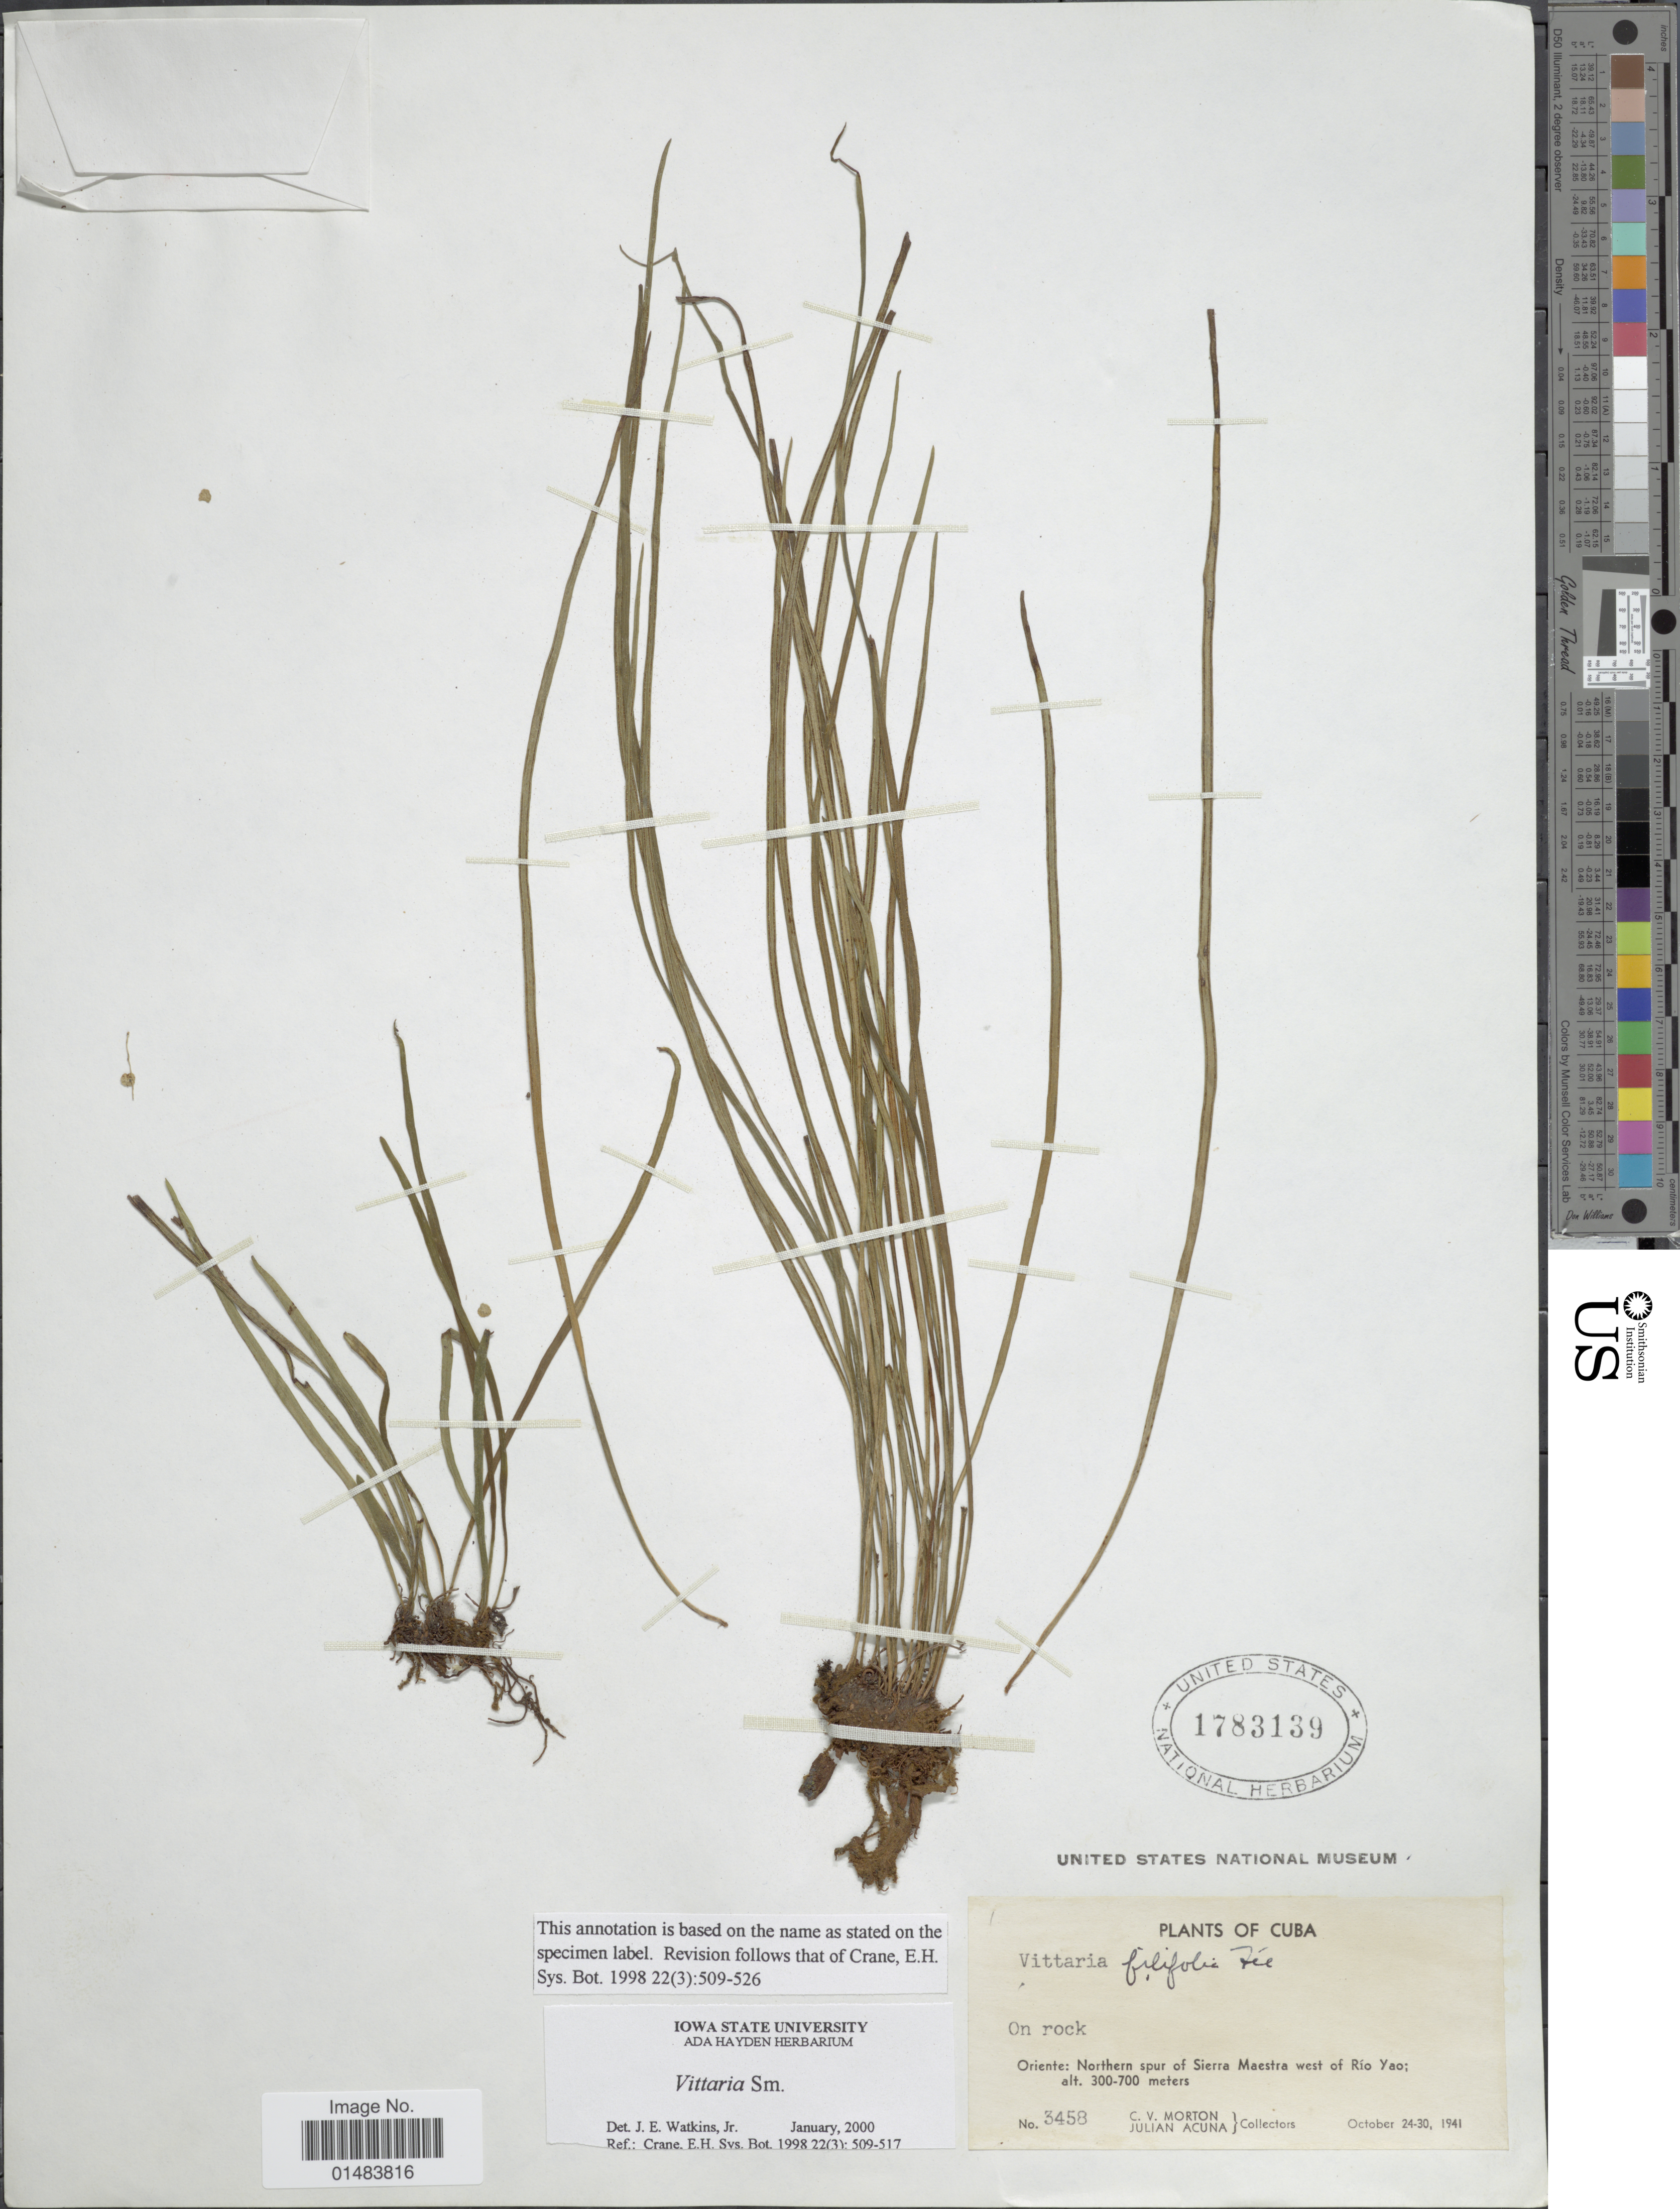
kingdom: Plantae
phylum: Tracheophyta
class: Polypodiopsida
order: Polypodiales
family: Pteridaceae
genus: Vittaria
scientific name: Vittaria graminifolia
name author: Kaulf.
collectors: C. V. Morton & J. B. Acuña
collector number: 3458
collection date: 1941-10-24/1941-10-30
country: Cuba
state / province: Oriente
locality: Plants of Cuba, Northern spur of Sierra Maestra west of Rio Yao;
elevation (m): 300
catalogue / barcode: US 1783139